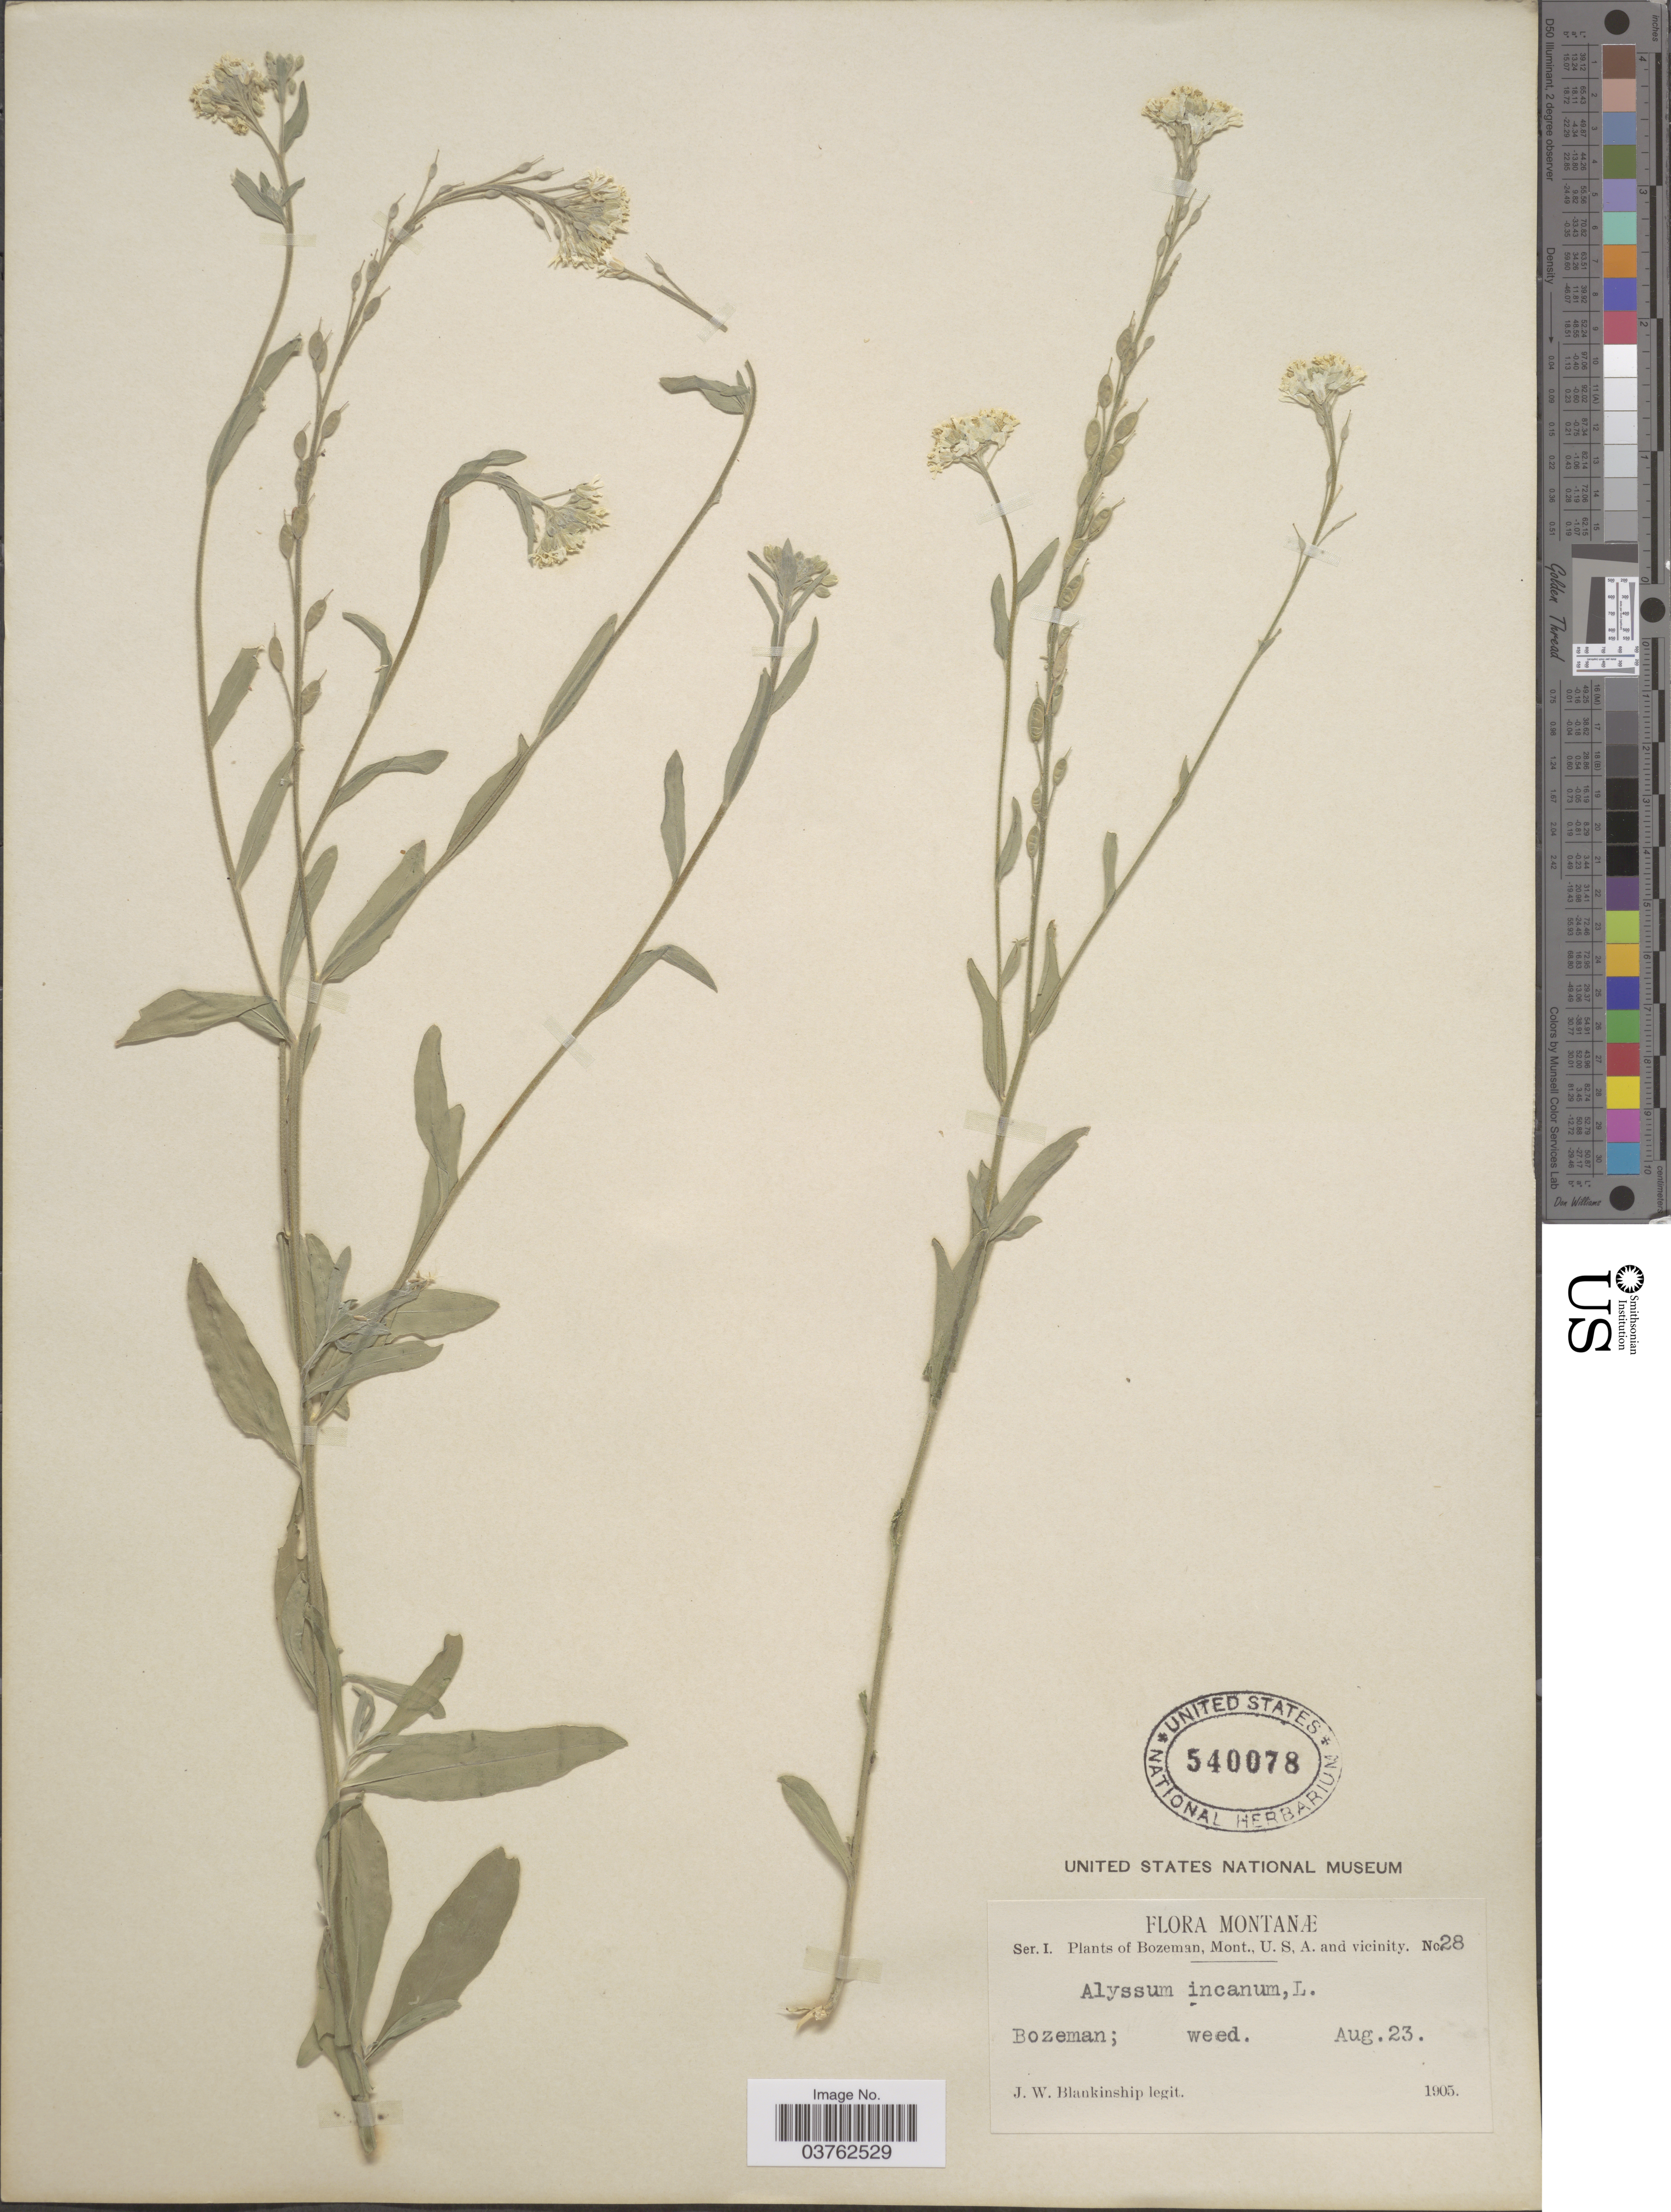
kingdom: Plantae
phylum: Tracheophyta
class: Magnoliopsida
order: Brassicales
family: Brassicaceae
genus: Berteroa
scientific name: Berteroa incana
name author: (L.) DC.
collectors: J. W. Blankinship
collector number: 28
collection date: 1905-08-23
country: United States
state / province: Montana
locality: Bozeman, Mont., U.S.A. and vicinity. Bozeman.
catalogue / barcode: US 540078